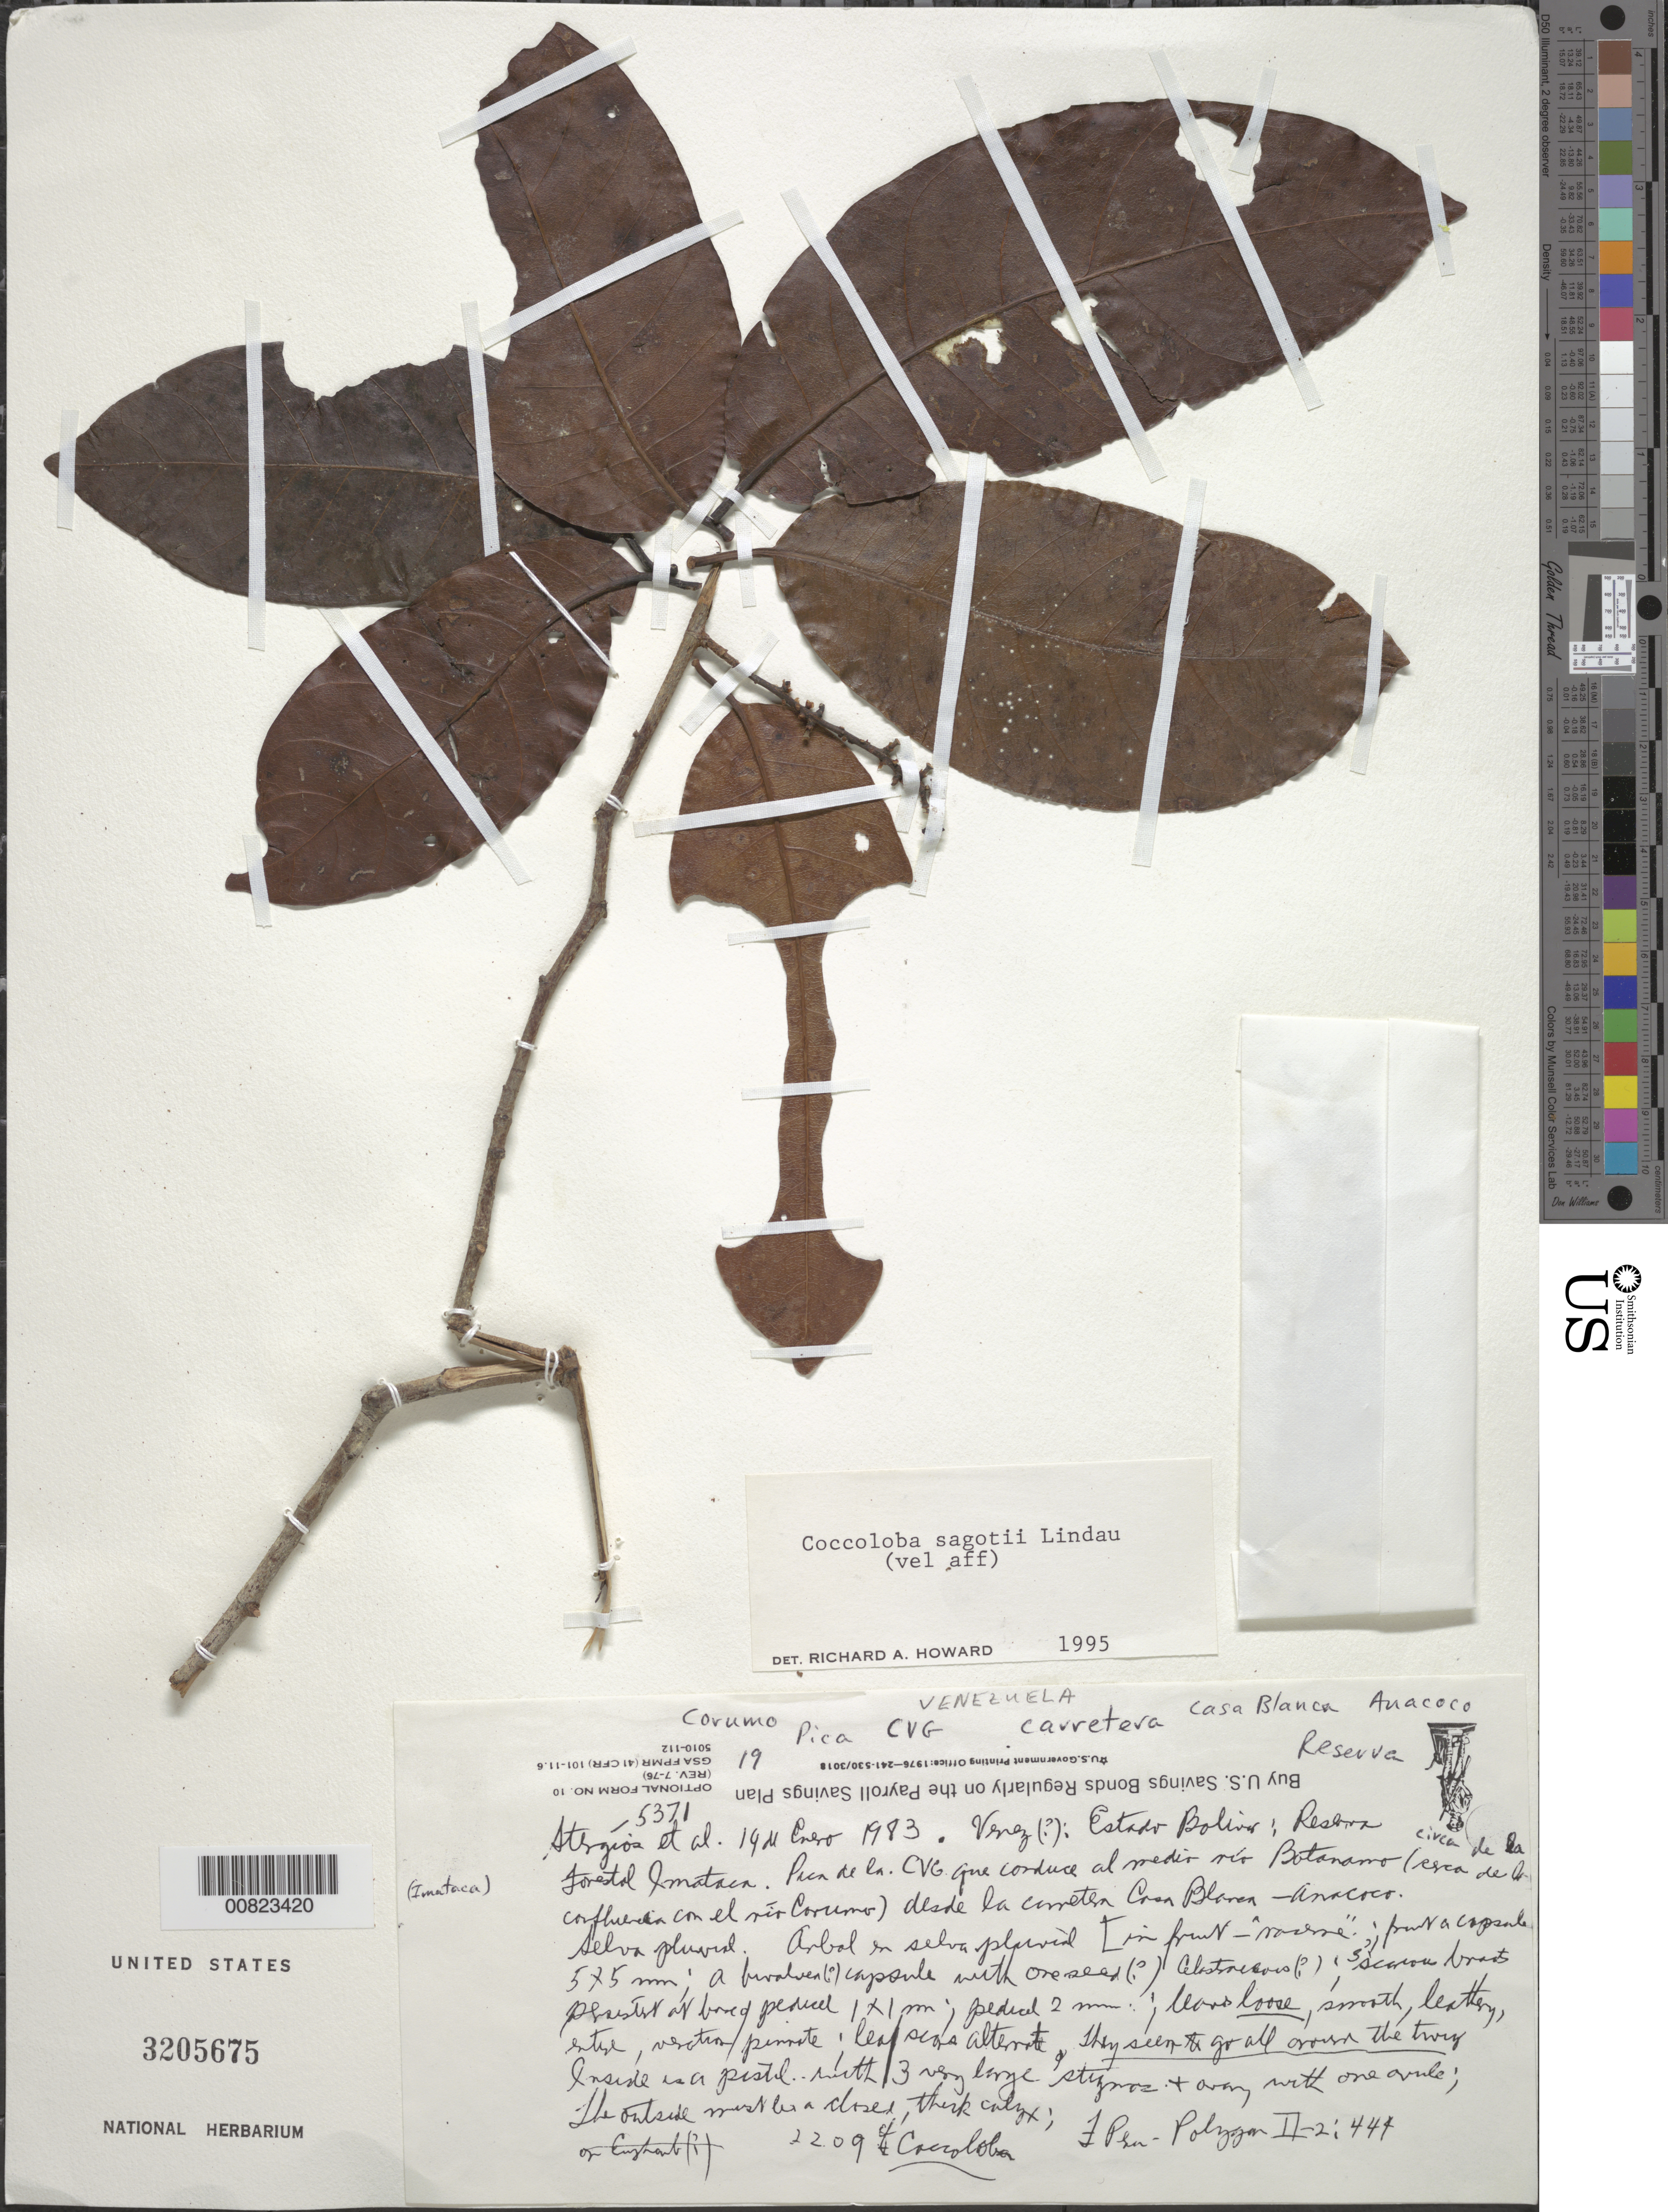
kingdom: Plantae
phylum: Tracheophyta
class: Magnoliopsida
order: Caryophyllales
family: Polygonaceae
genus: Coccoloba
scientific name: Coccoloba sagotii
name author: Lindau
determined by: Howard, R. A.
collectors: B. G. Stergios, G. A. Aymard, O. Palacios & P. Hernández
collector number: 5371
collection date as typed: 19-Jan-83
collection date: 1983-01-19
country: Venezuela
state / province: Bolívar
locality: Reserva Forestal Imataca, Pica de la CVG que conduce al medio Río Botanamo (cerca de la confluencia con el Río Coruma) desde la carretera Casa Blanca - Anacoco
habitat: Selva pluvial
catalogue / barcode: US 3205675